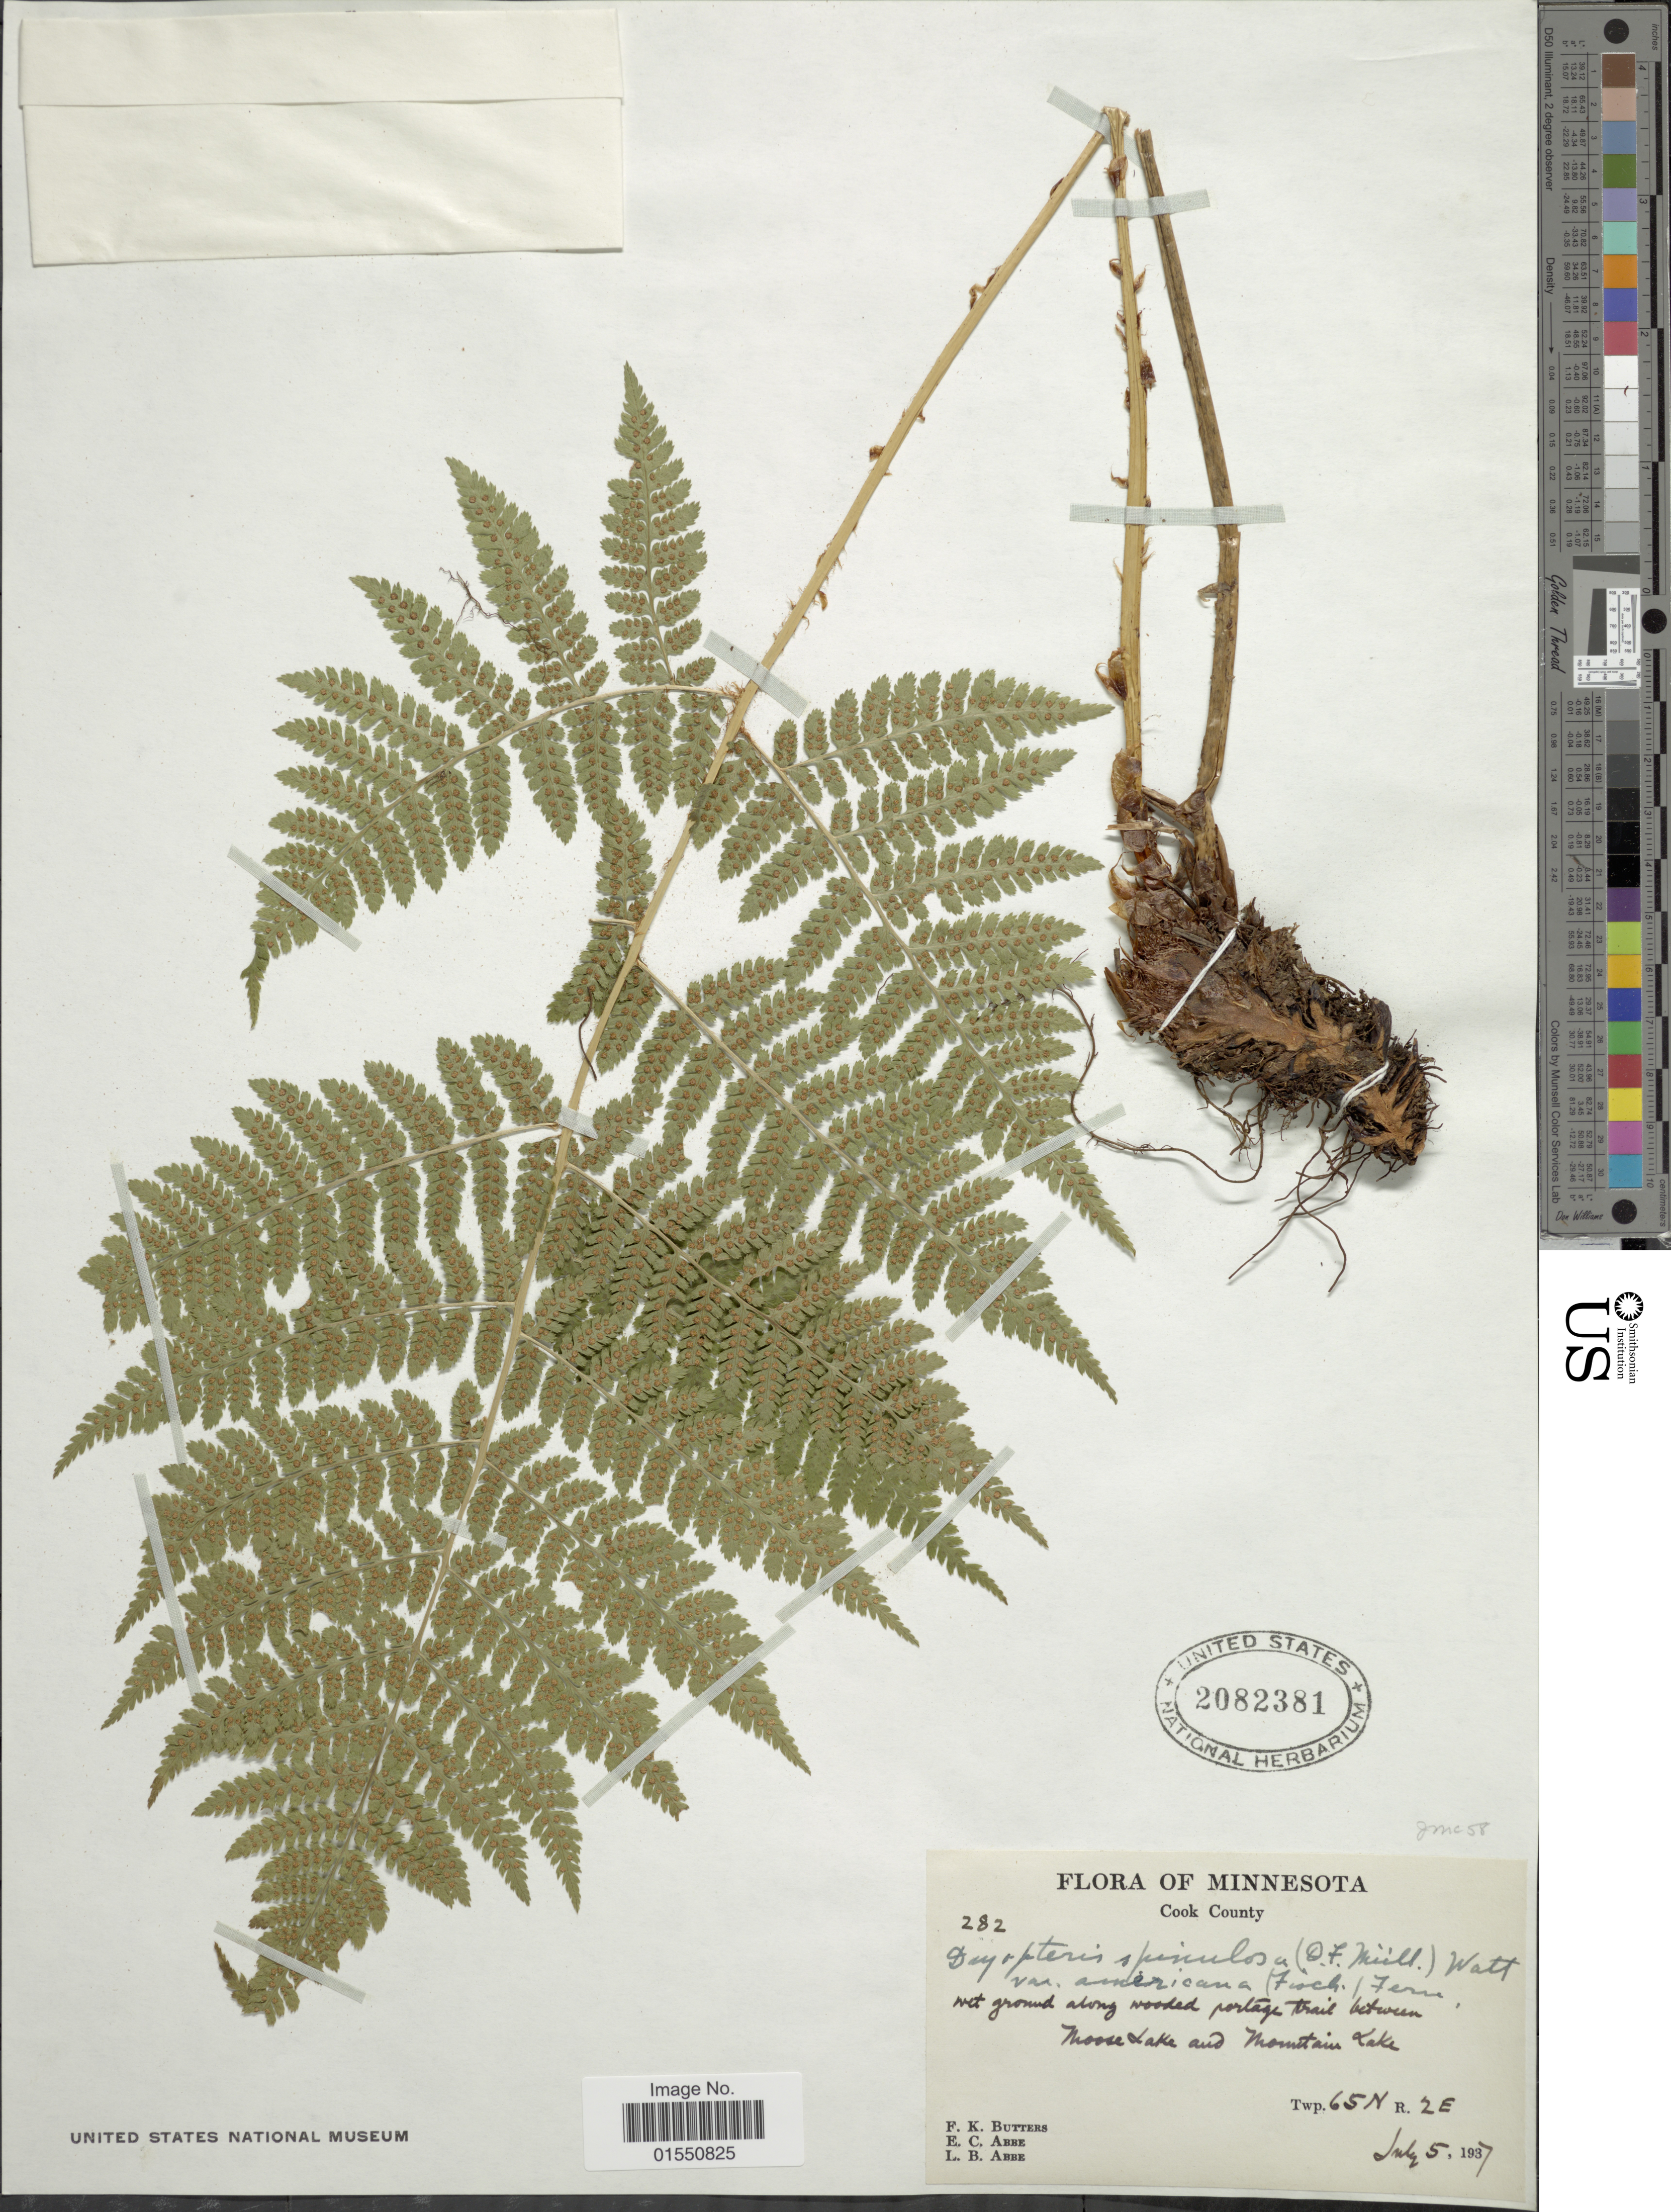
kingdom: Plantae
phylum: Tracheophyta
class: Polypodiopsida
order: Polypodiales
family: Dryopteridaceae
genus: Dryopteris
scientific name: Dryopteris expansa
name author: (C. Presl) Fraser-Jenk. & Jermy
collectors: F. K. Butters, E. C. Abbe & L. B. Abbe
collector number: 282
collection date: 1937-07-05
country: United States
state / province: Minnesota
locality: Cook County. Wet ground along wooded portage trail between Moose Lake and Mountain Lake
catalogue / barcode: US 2082381